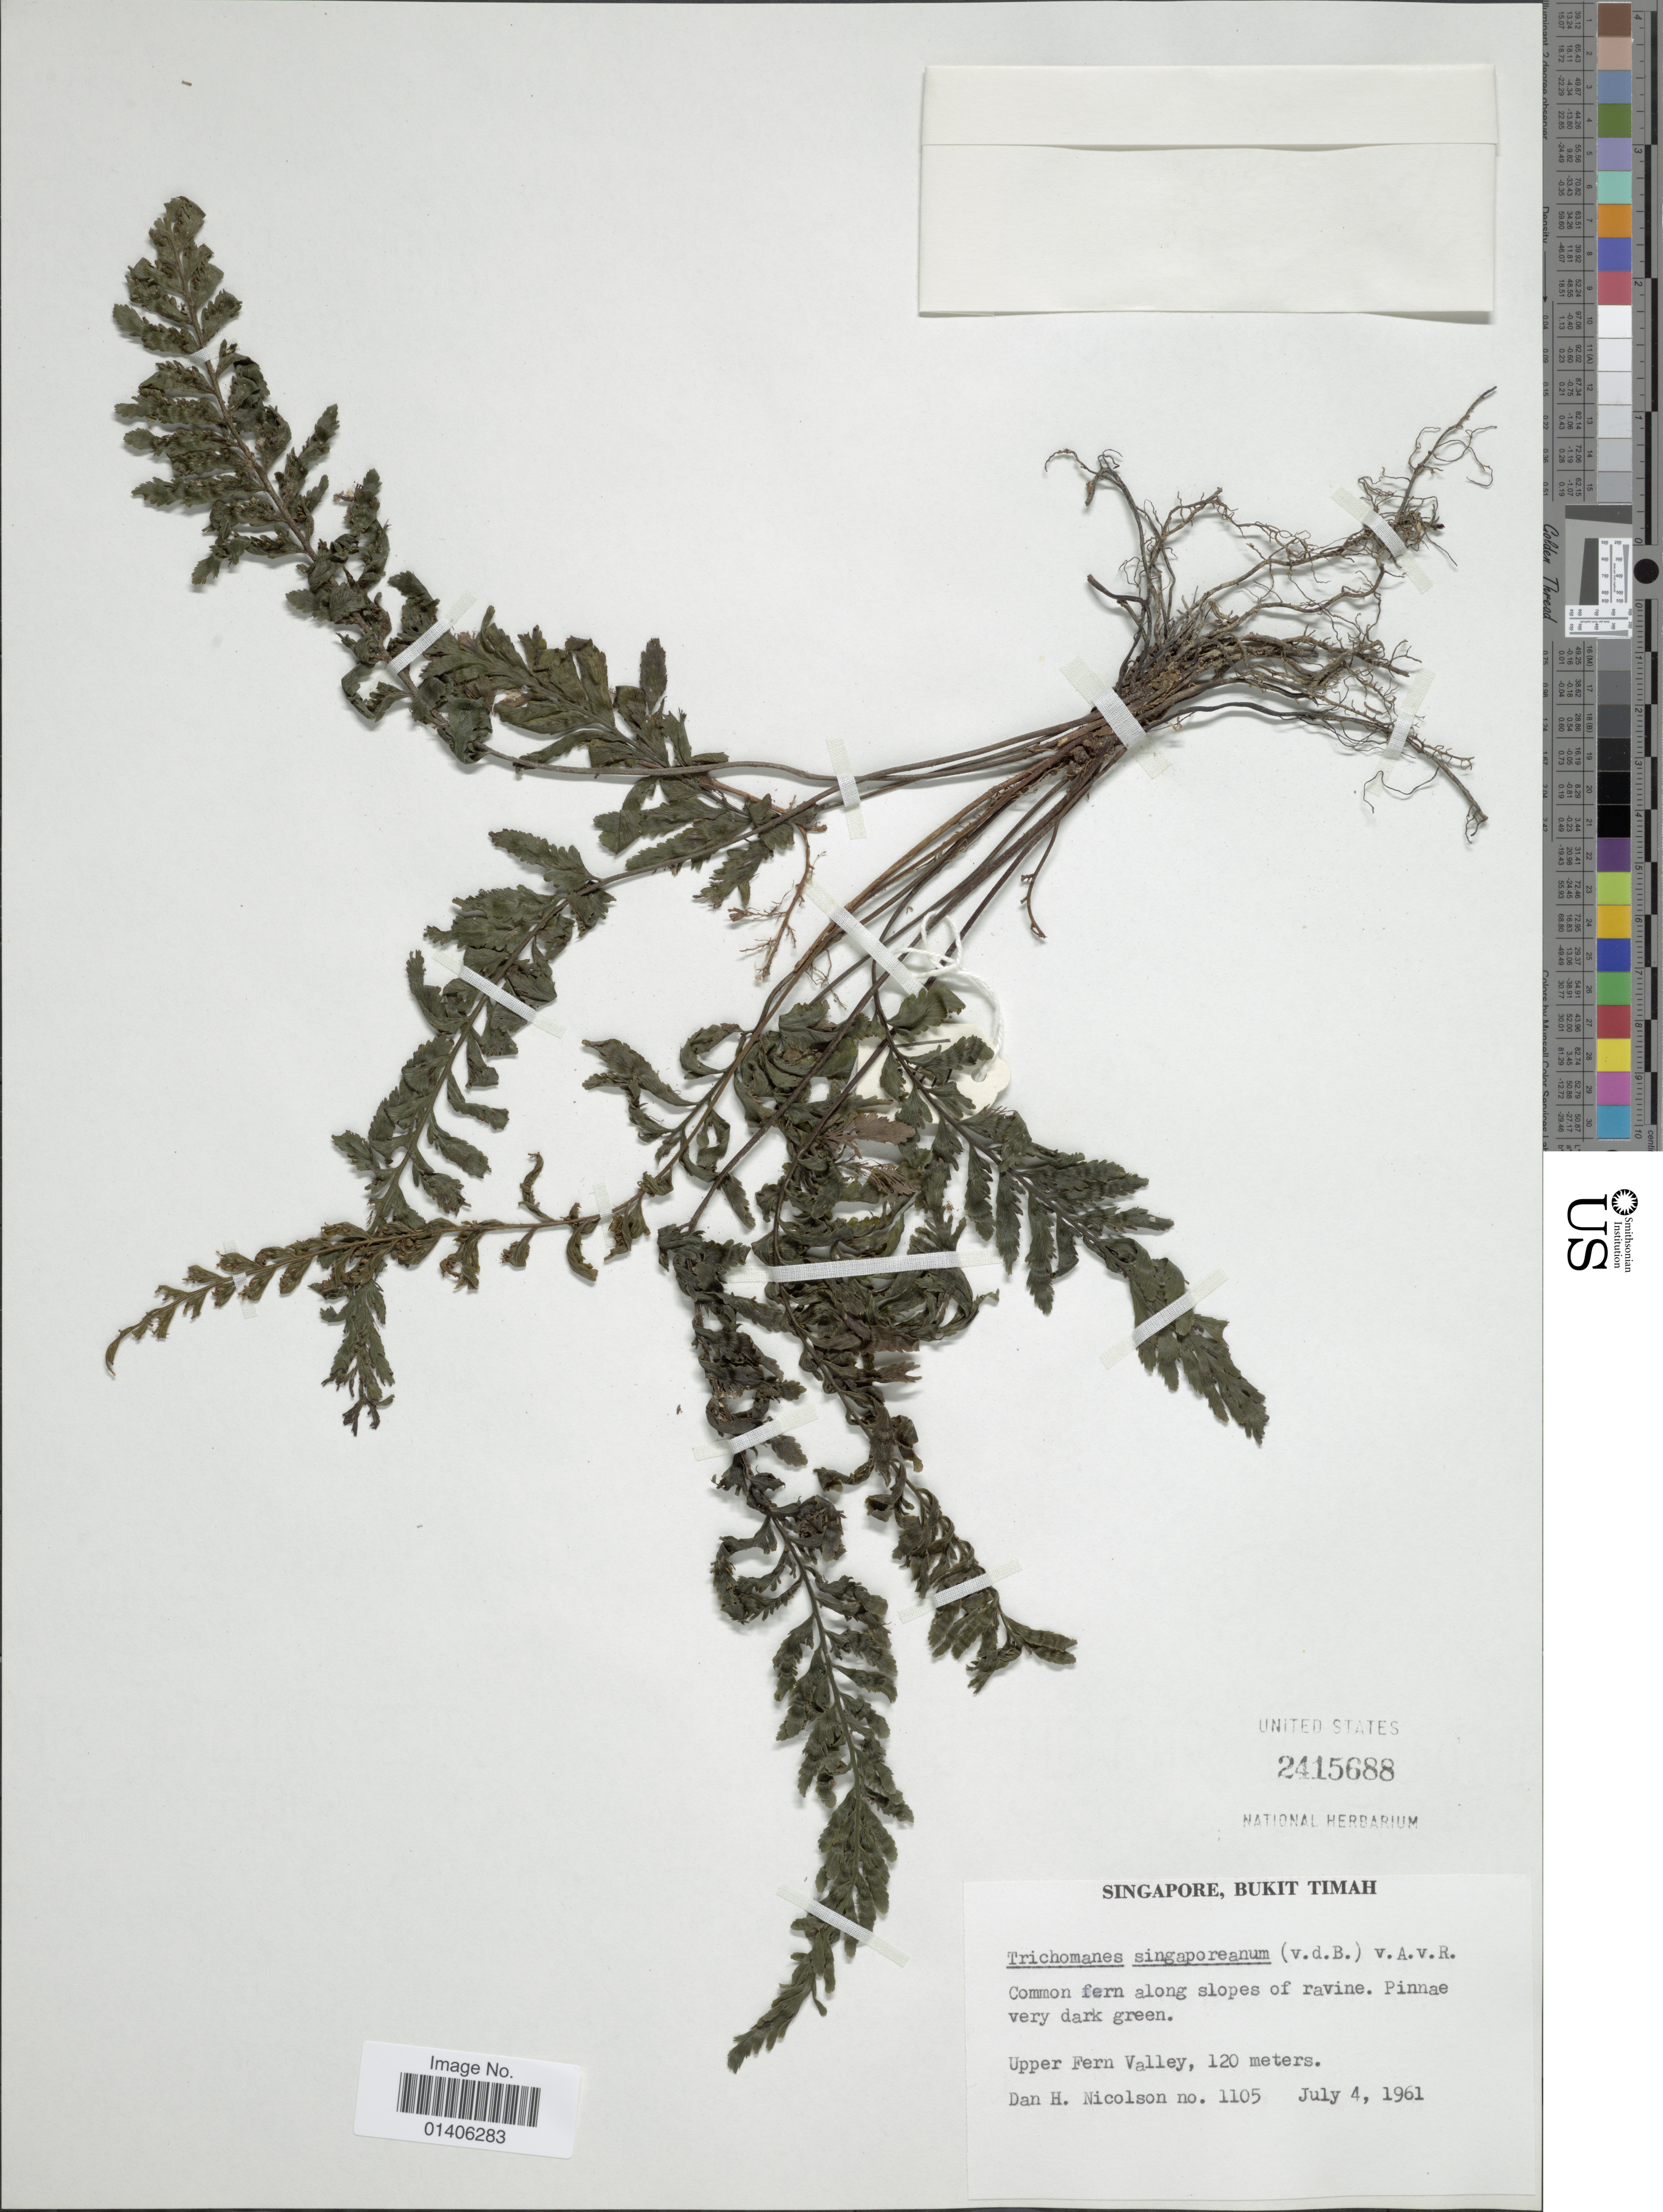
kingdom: Plantae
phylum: Tracheophyta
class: Polypodiopsida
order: Hymenophyllales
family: Hymenophyllaceae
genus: Cephalomanes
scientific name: Cephalomanes singaporianum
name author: Bosch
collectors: D. H. Nicolson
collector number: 1105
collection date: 1961-07-04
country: Singapore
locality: Bukit Timah, Upper Fern Valley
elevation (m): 120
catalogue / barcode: US 2415688